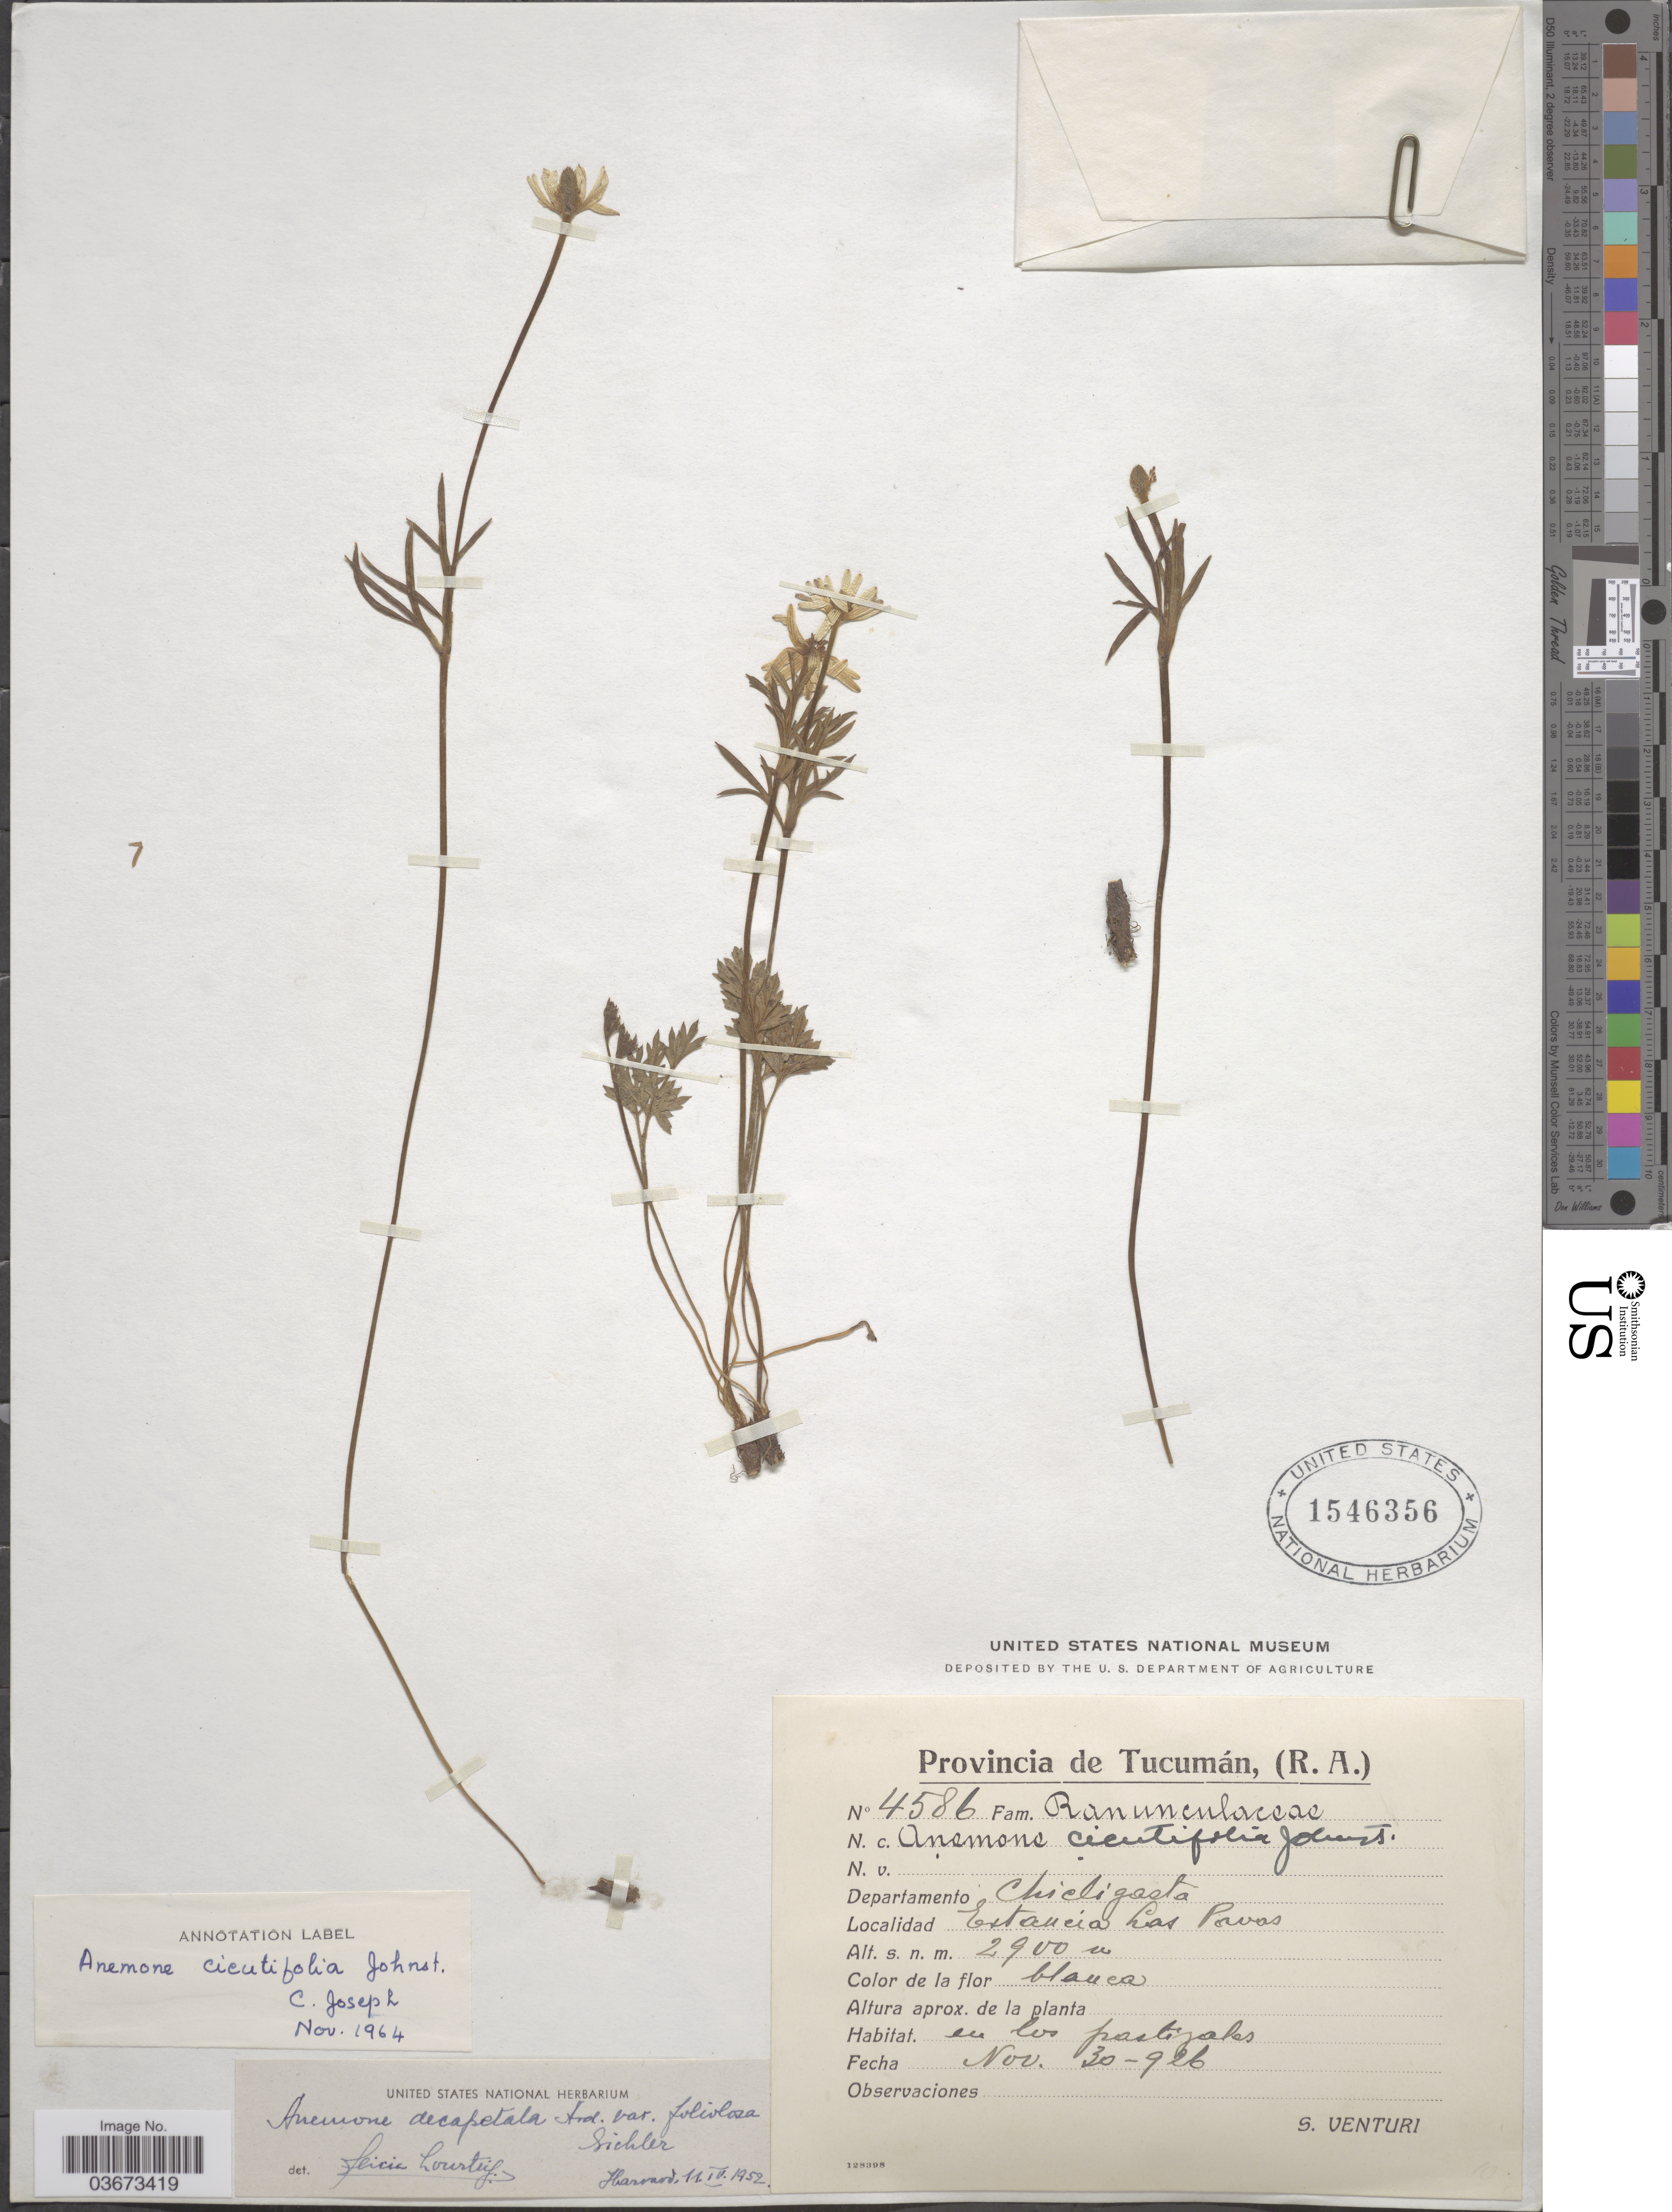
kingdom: Plantae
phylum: Tracheophyta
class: Magnoliopsida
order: Ranunculales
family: Ranunculaceae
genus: Anemone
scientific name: Anemone cicutifolia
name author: I.M. Johnst.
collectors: S. Venturi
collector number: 4586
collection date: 1926-11-30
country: Argentina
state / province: Tucuman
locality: Departamento Chicligasta. Estancia Las Pavas.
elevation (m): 2900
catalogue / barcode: US 1546356